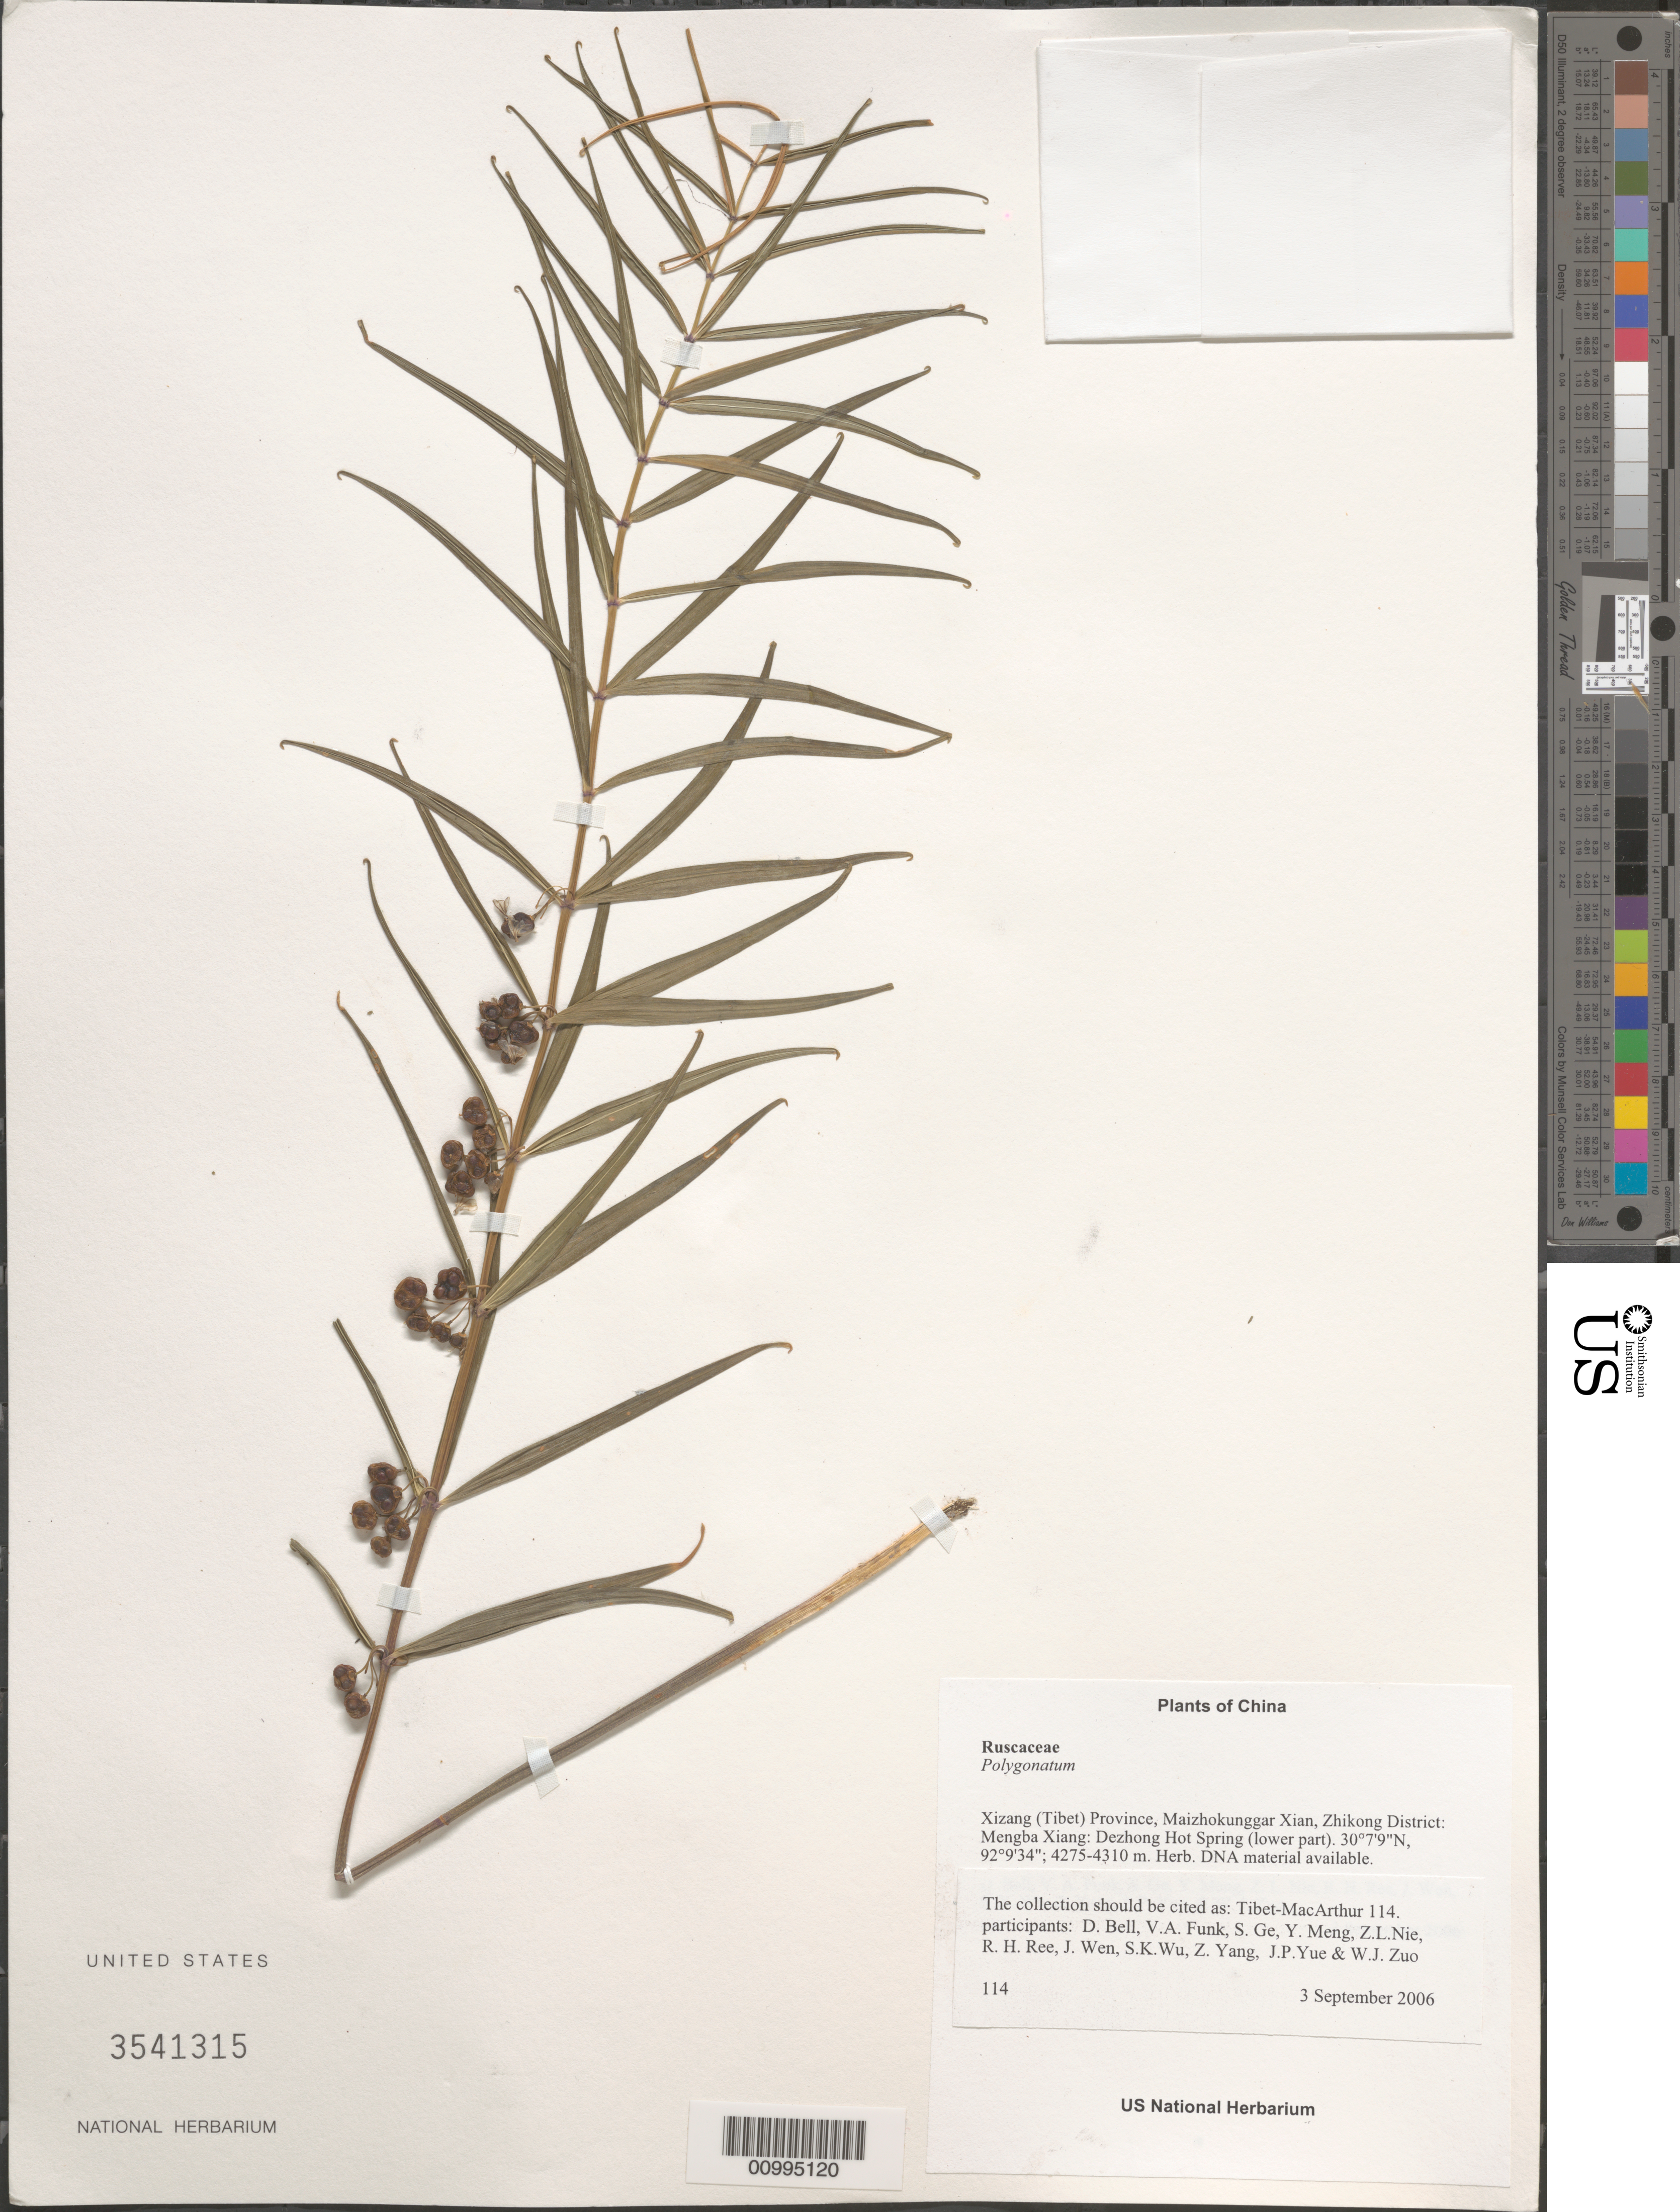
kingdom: Plantae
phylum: Tracheophyta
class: Liliopsida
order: Asparagales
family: Asparagaceae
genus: Polygonatum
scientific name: Polygonatum sp.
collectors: Tibet-MacArthur, D. A. Bell, V. Funk, S. Ge, Y. Meng, Z. Nie, R. Ree, J. Wen, S. K. Wu, Z. Yang, J. Yue & W. Zuo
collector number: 114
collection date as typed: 03 Sep 2006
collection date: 2006-09-03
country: China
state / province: Xizang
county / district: Maizhokunggar Xian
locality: Zhikong District: Mengba Xiang:Dezhong Hot Spring (lower part).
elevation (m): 4275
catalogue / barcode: US 3541315